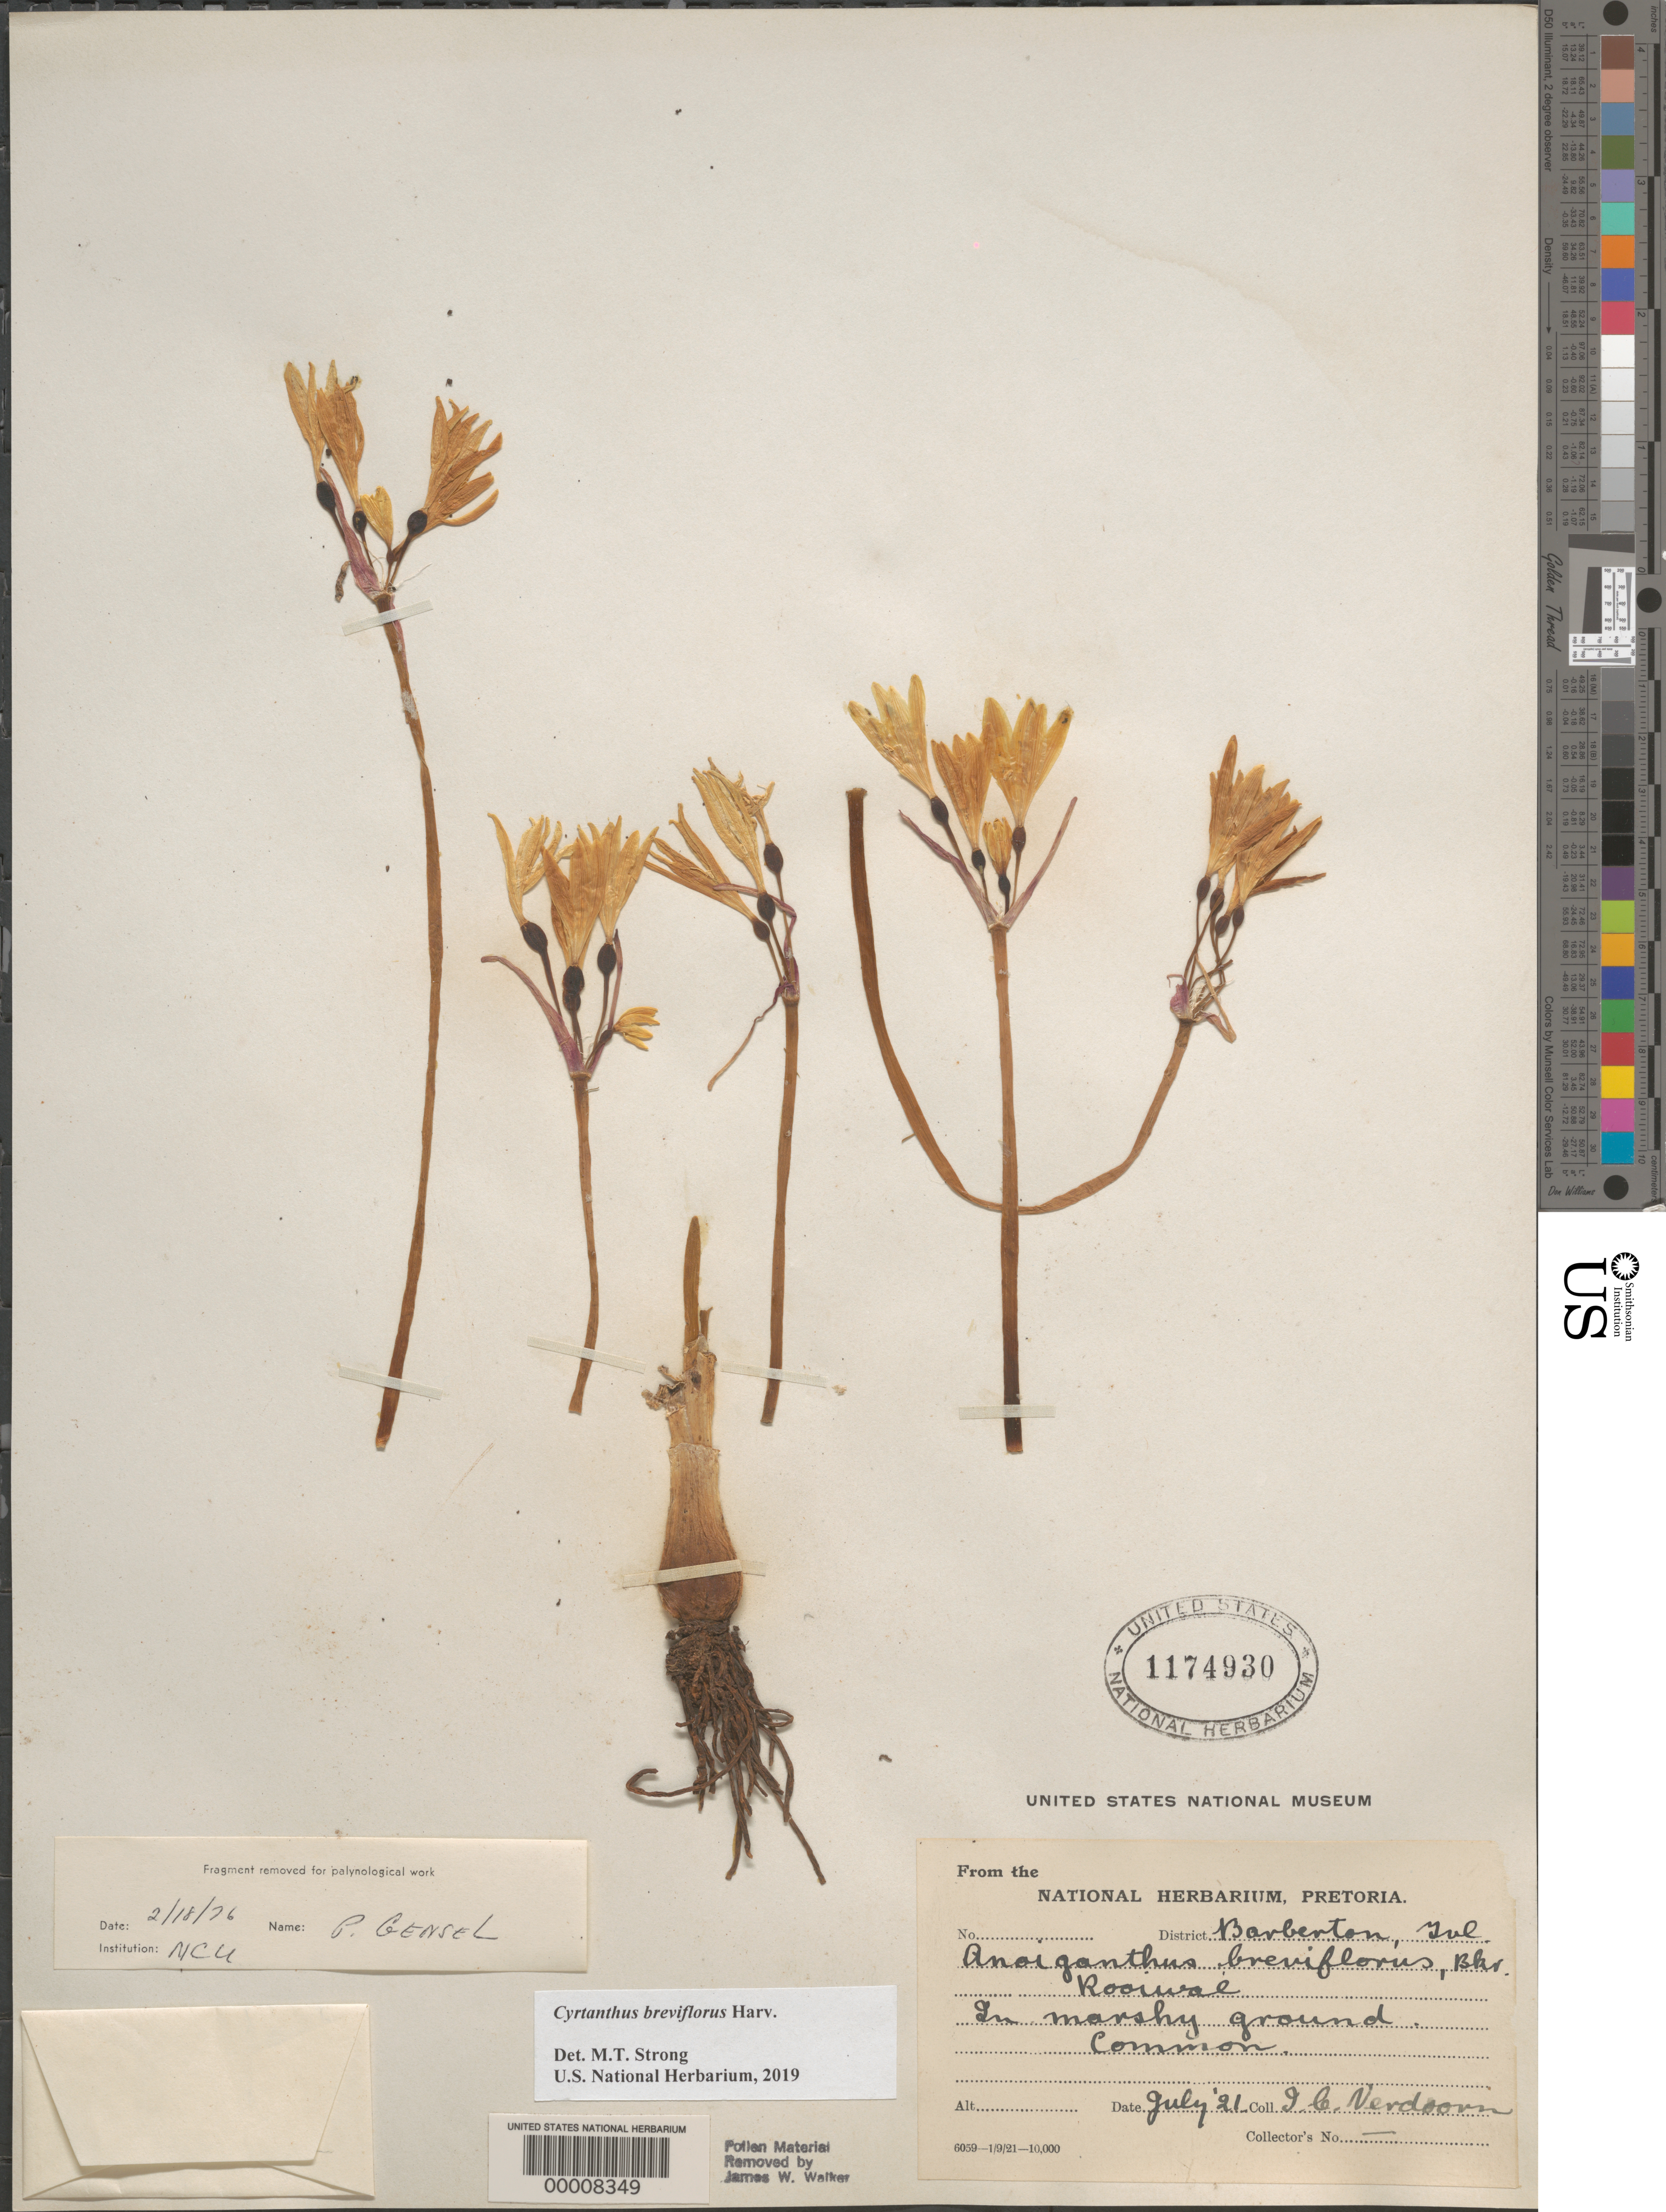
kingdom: Plantae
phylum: Tracheophyta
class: Liliopsida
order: Asparagales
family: Amaryllidaceae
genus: Cyrtanthus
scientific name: Cyrtanthus breviflorus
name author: Harv.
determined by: Strong, Mark T., (BOT), Smithsonian Institution - National Museum of Natural History (UNITED STATES)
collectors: J. Nerdoorn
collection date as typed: Jul 1921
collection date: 1921-07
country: South Africa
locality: Barberton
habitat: In marshy ground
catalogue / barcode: US 1174930